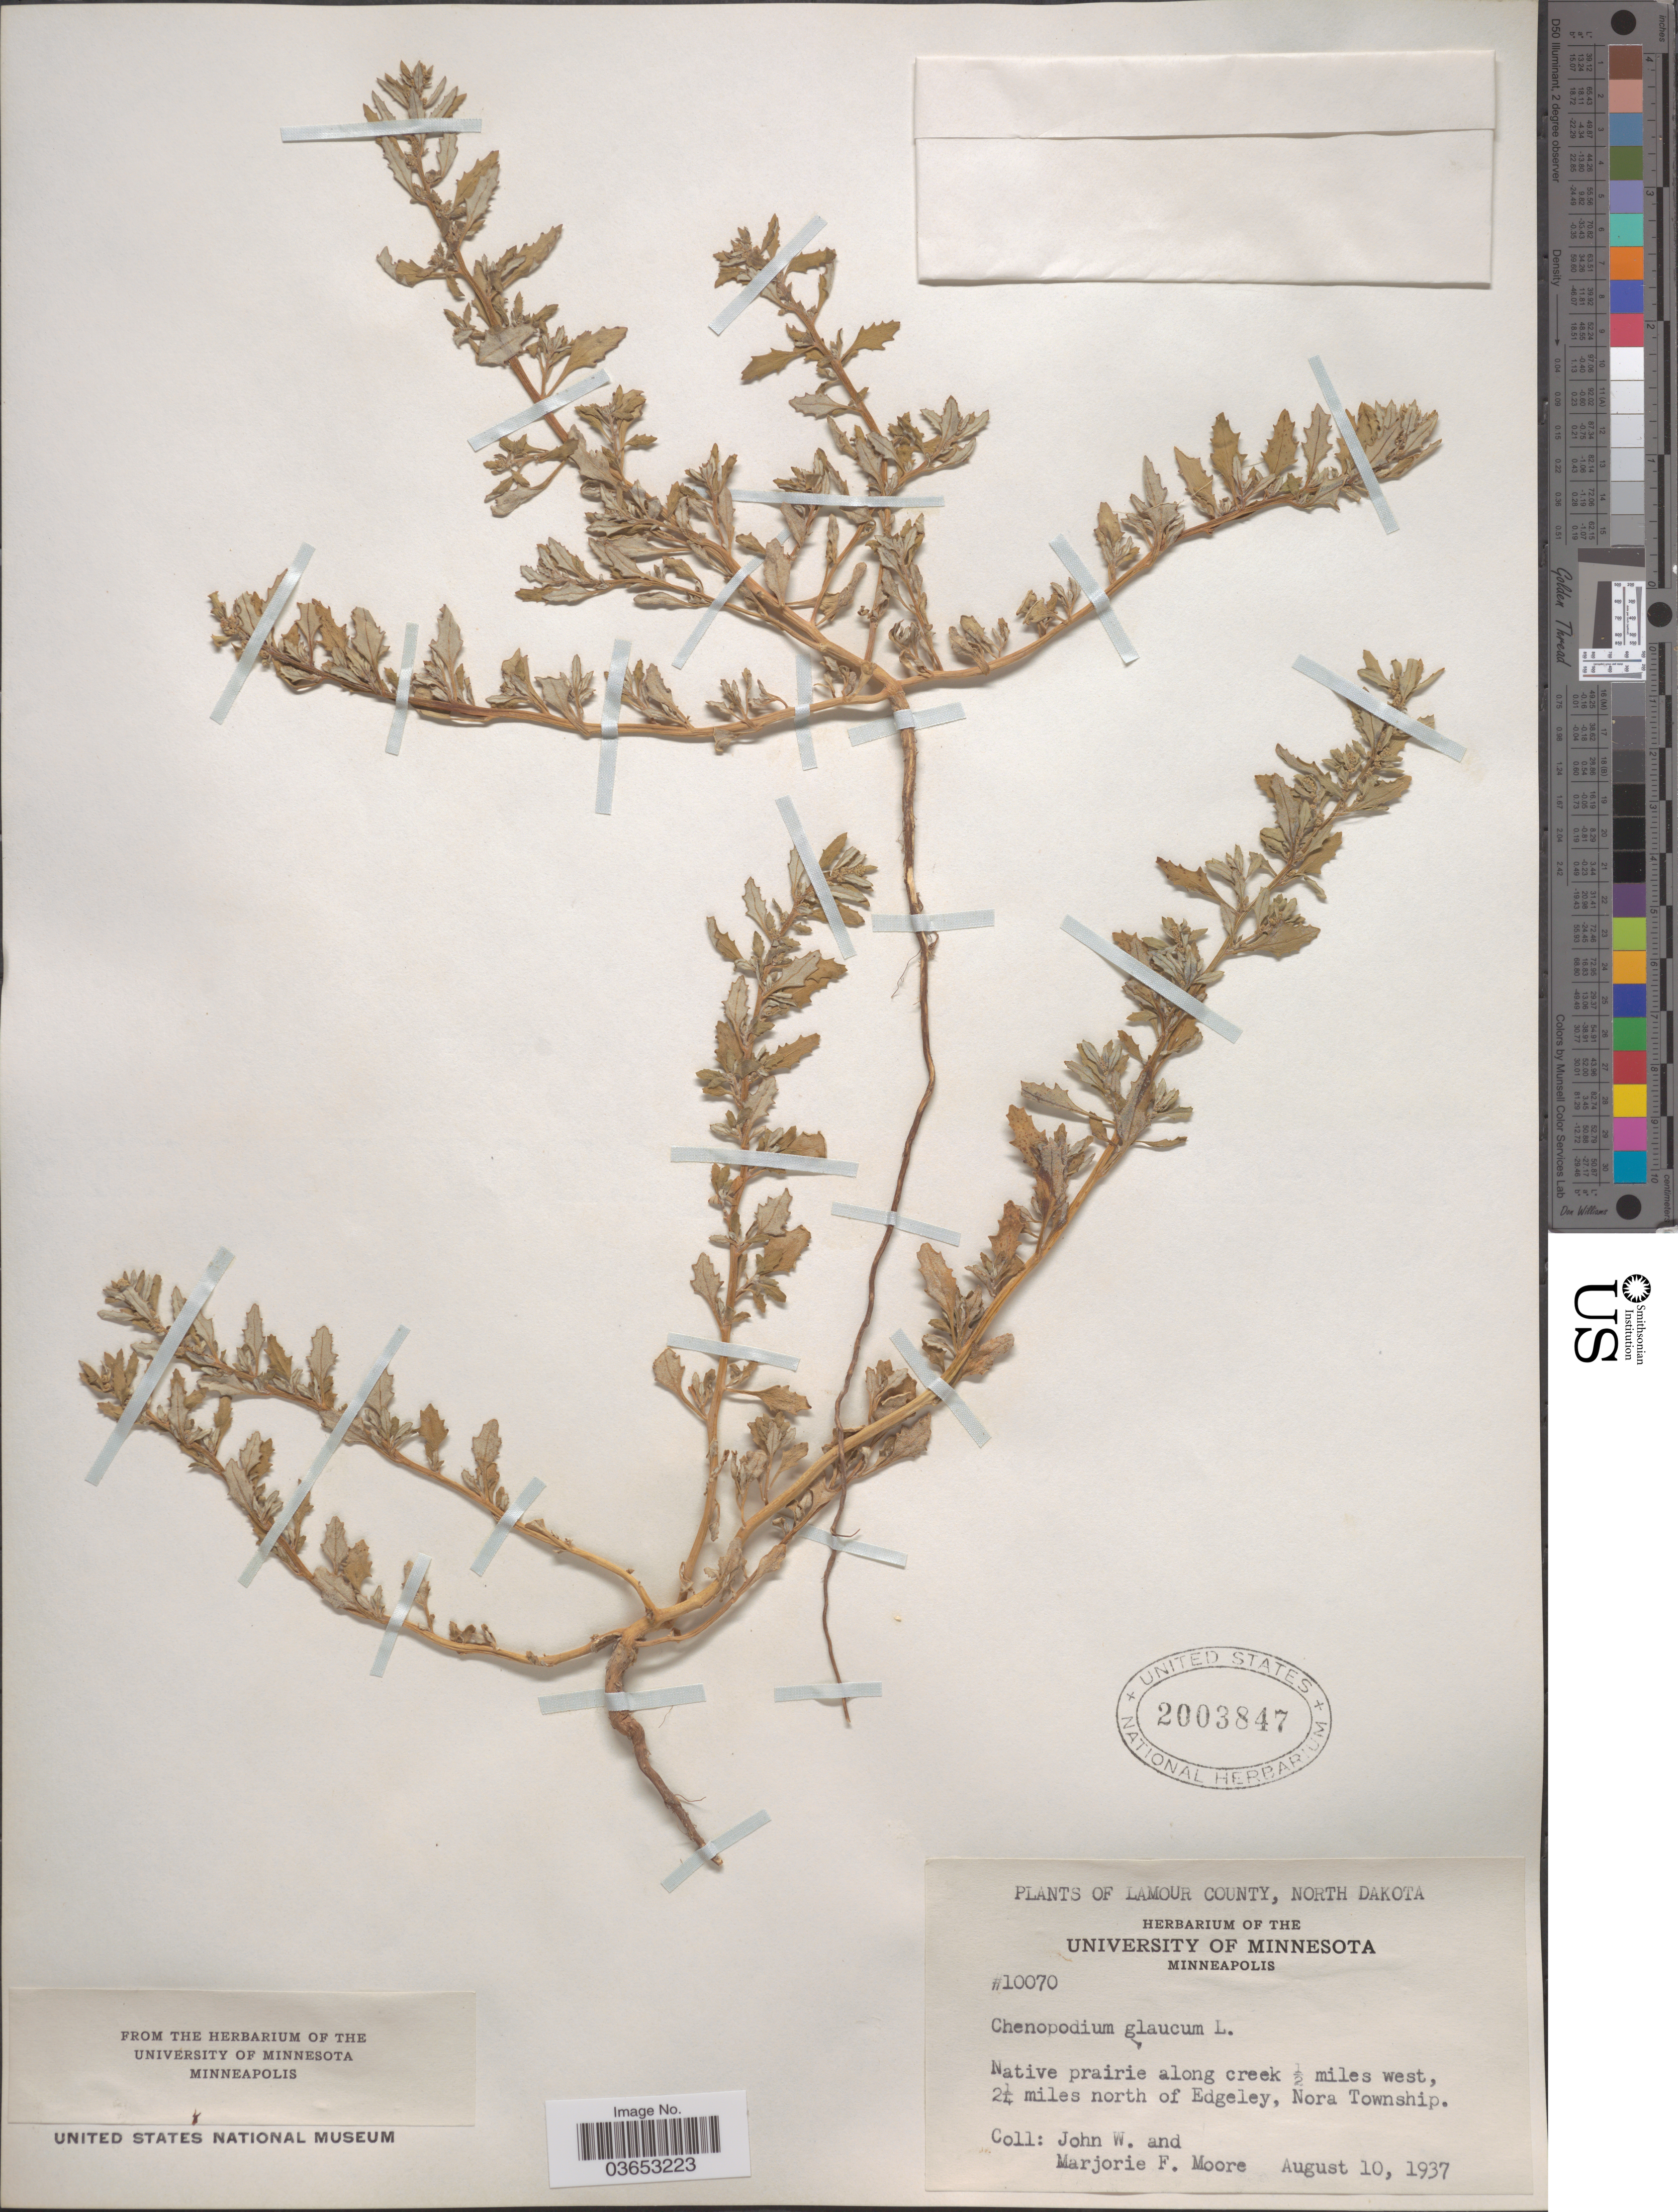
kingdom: Plantae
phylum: Tracheophyta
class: Magnoliopsida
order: Caryophyllales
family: Amaranthaceae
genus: Chenopodium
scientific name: Chenopodium glaucum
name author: L.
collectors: J. Moore & M. F. Moore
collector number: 10070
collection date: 1937-08-10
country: United States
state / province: North Dakota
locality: Lamour County. Along creek ½ miles west, 2¼ miles north of Edgeley, Nora Township.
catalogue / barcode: US 2003847